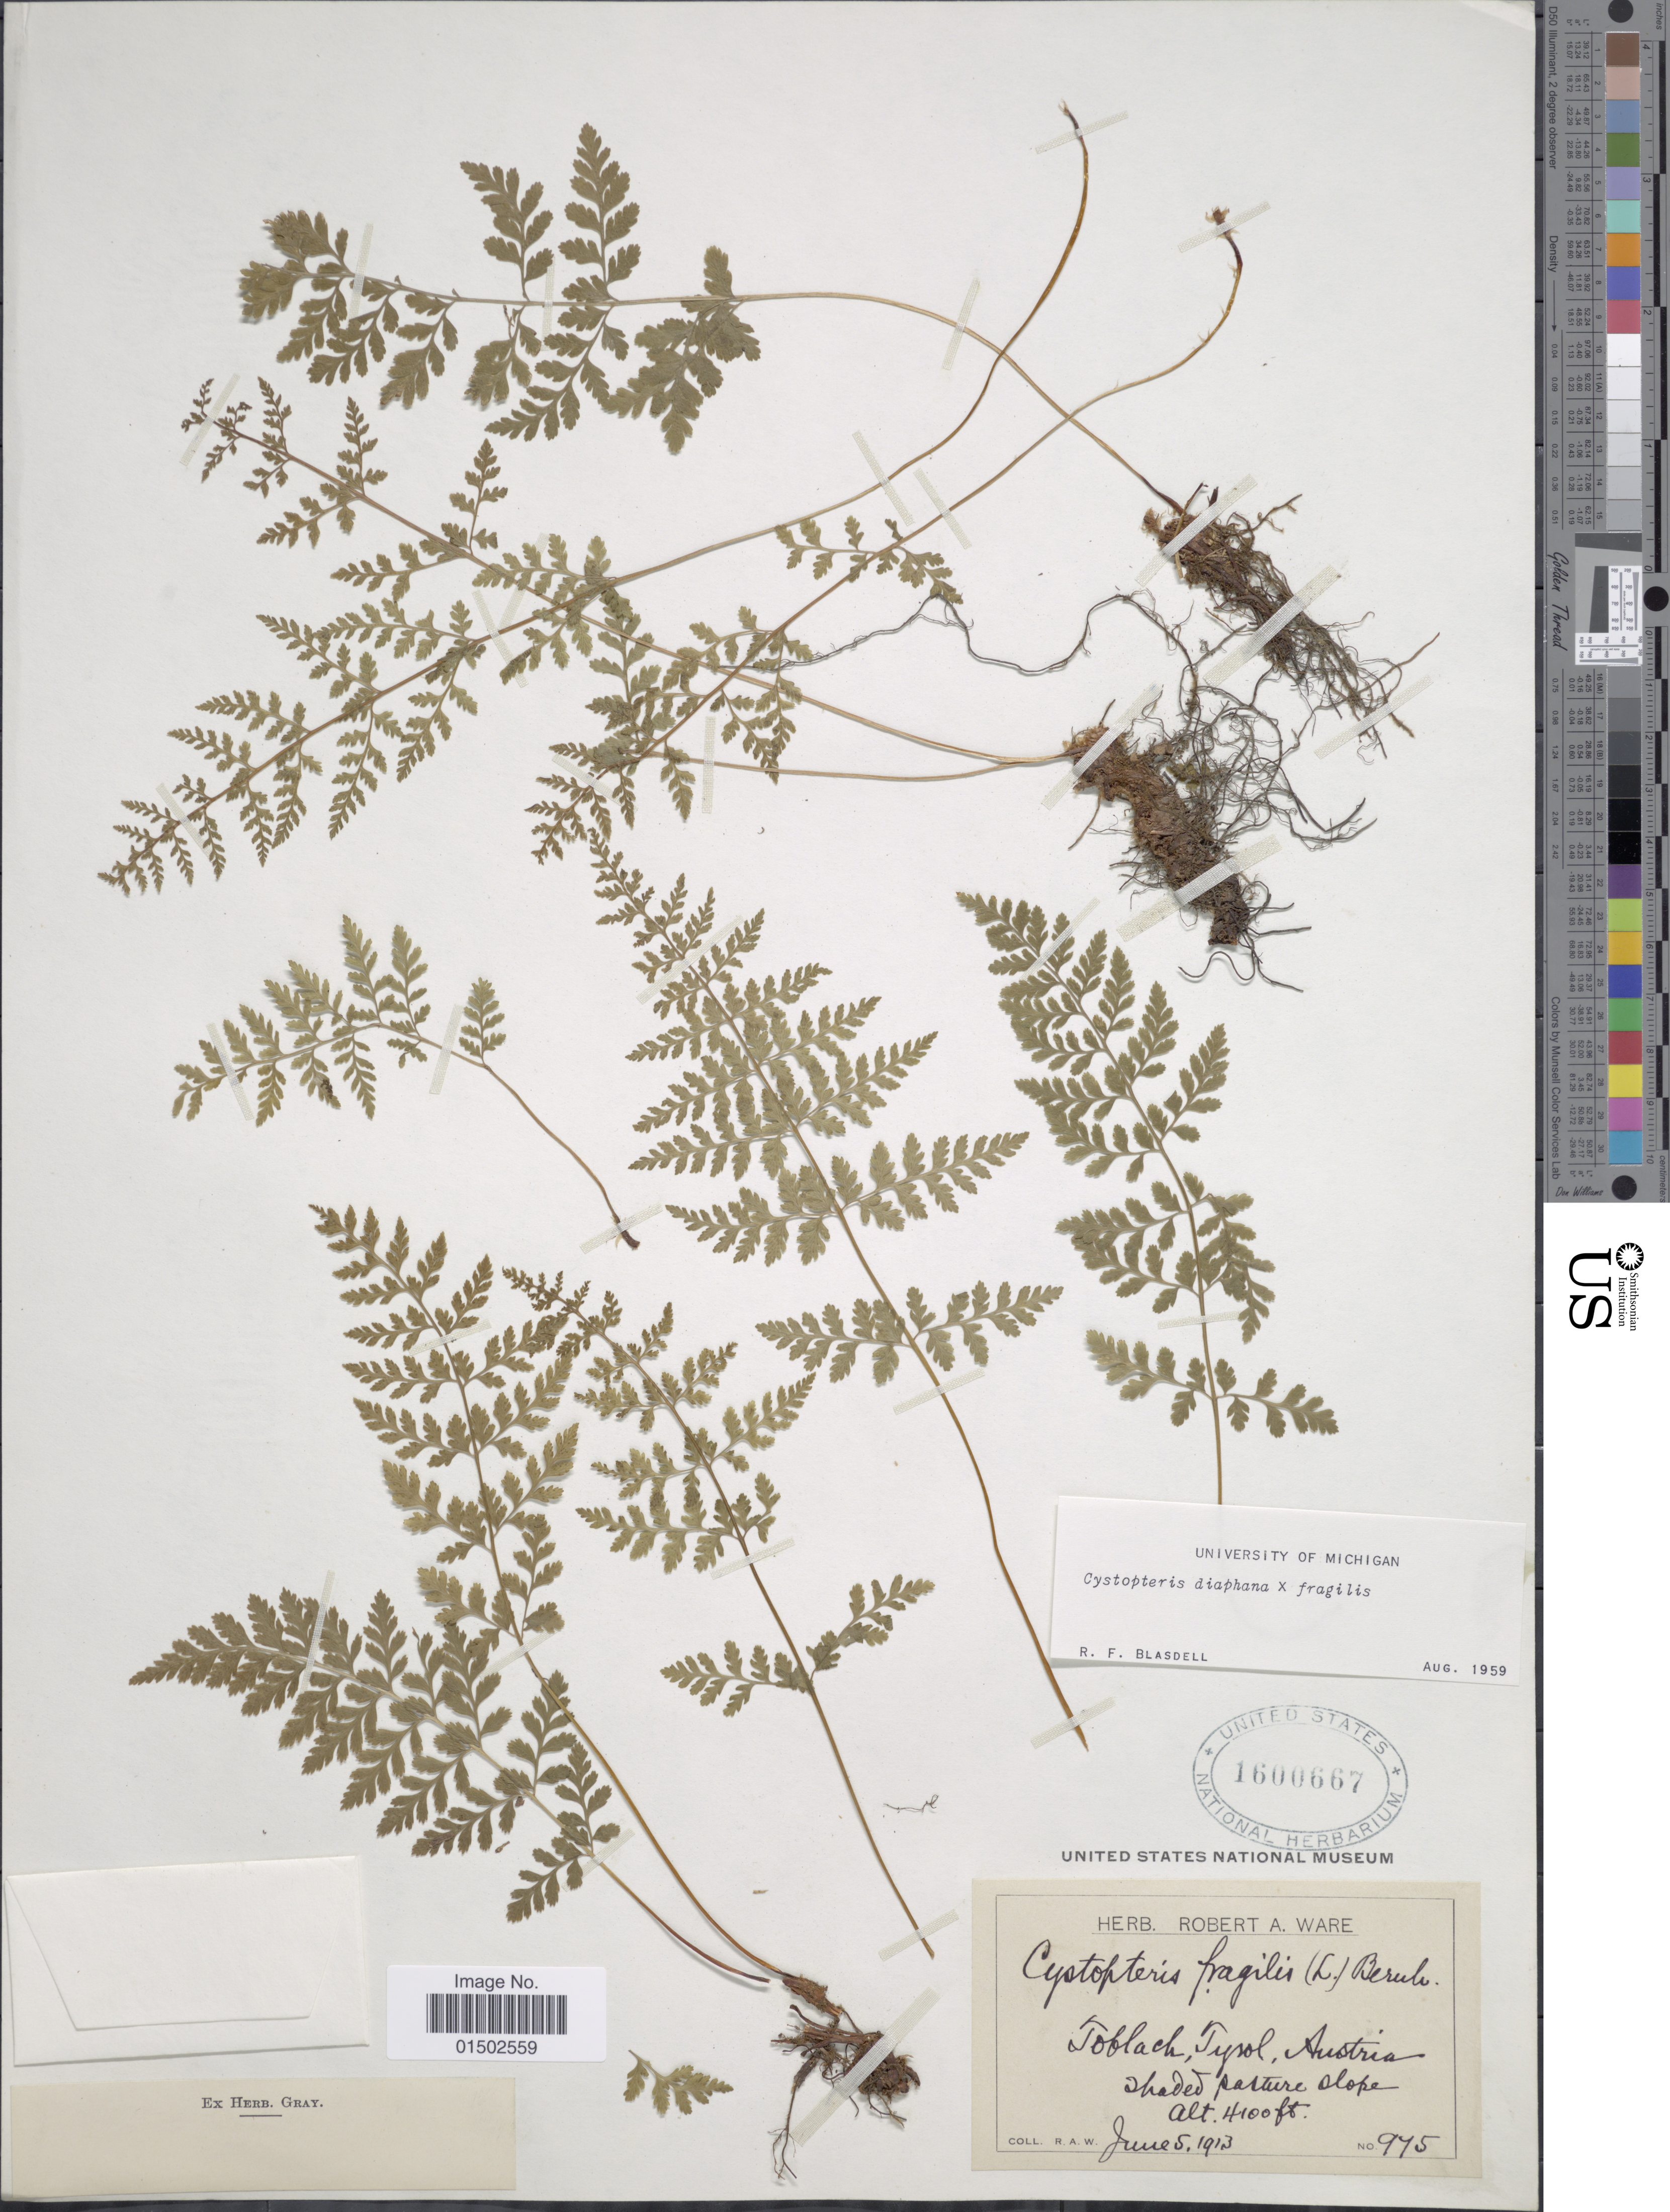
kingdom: Plantae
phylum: Tracheophyta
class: Polypodiopsida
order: Polypodiales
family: Cystopteridaceae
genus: Cystopteris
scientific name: Cystopteris diaphana x C. fragilis (L.) Bernh.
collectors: R. Ware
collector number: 945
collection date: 1913-06-05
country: Austria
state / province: Tirol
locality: Toblach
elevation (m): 1250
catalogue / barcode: US 1600667